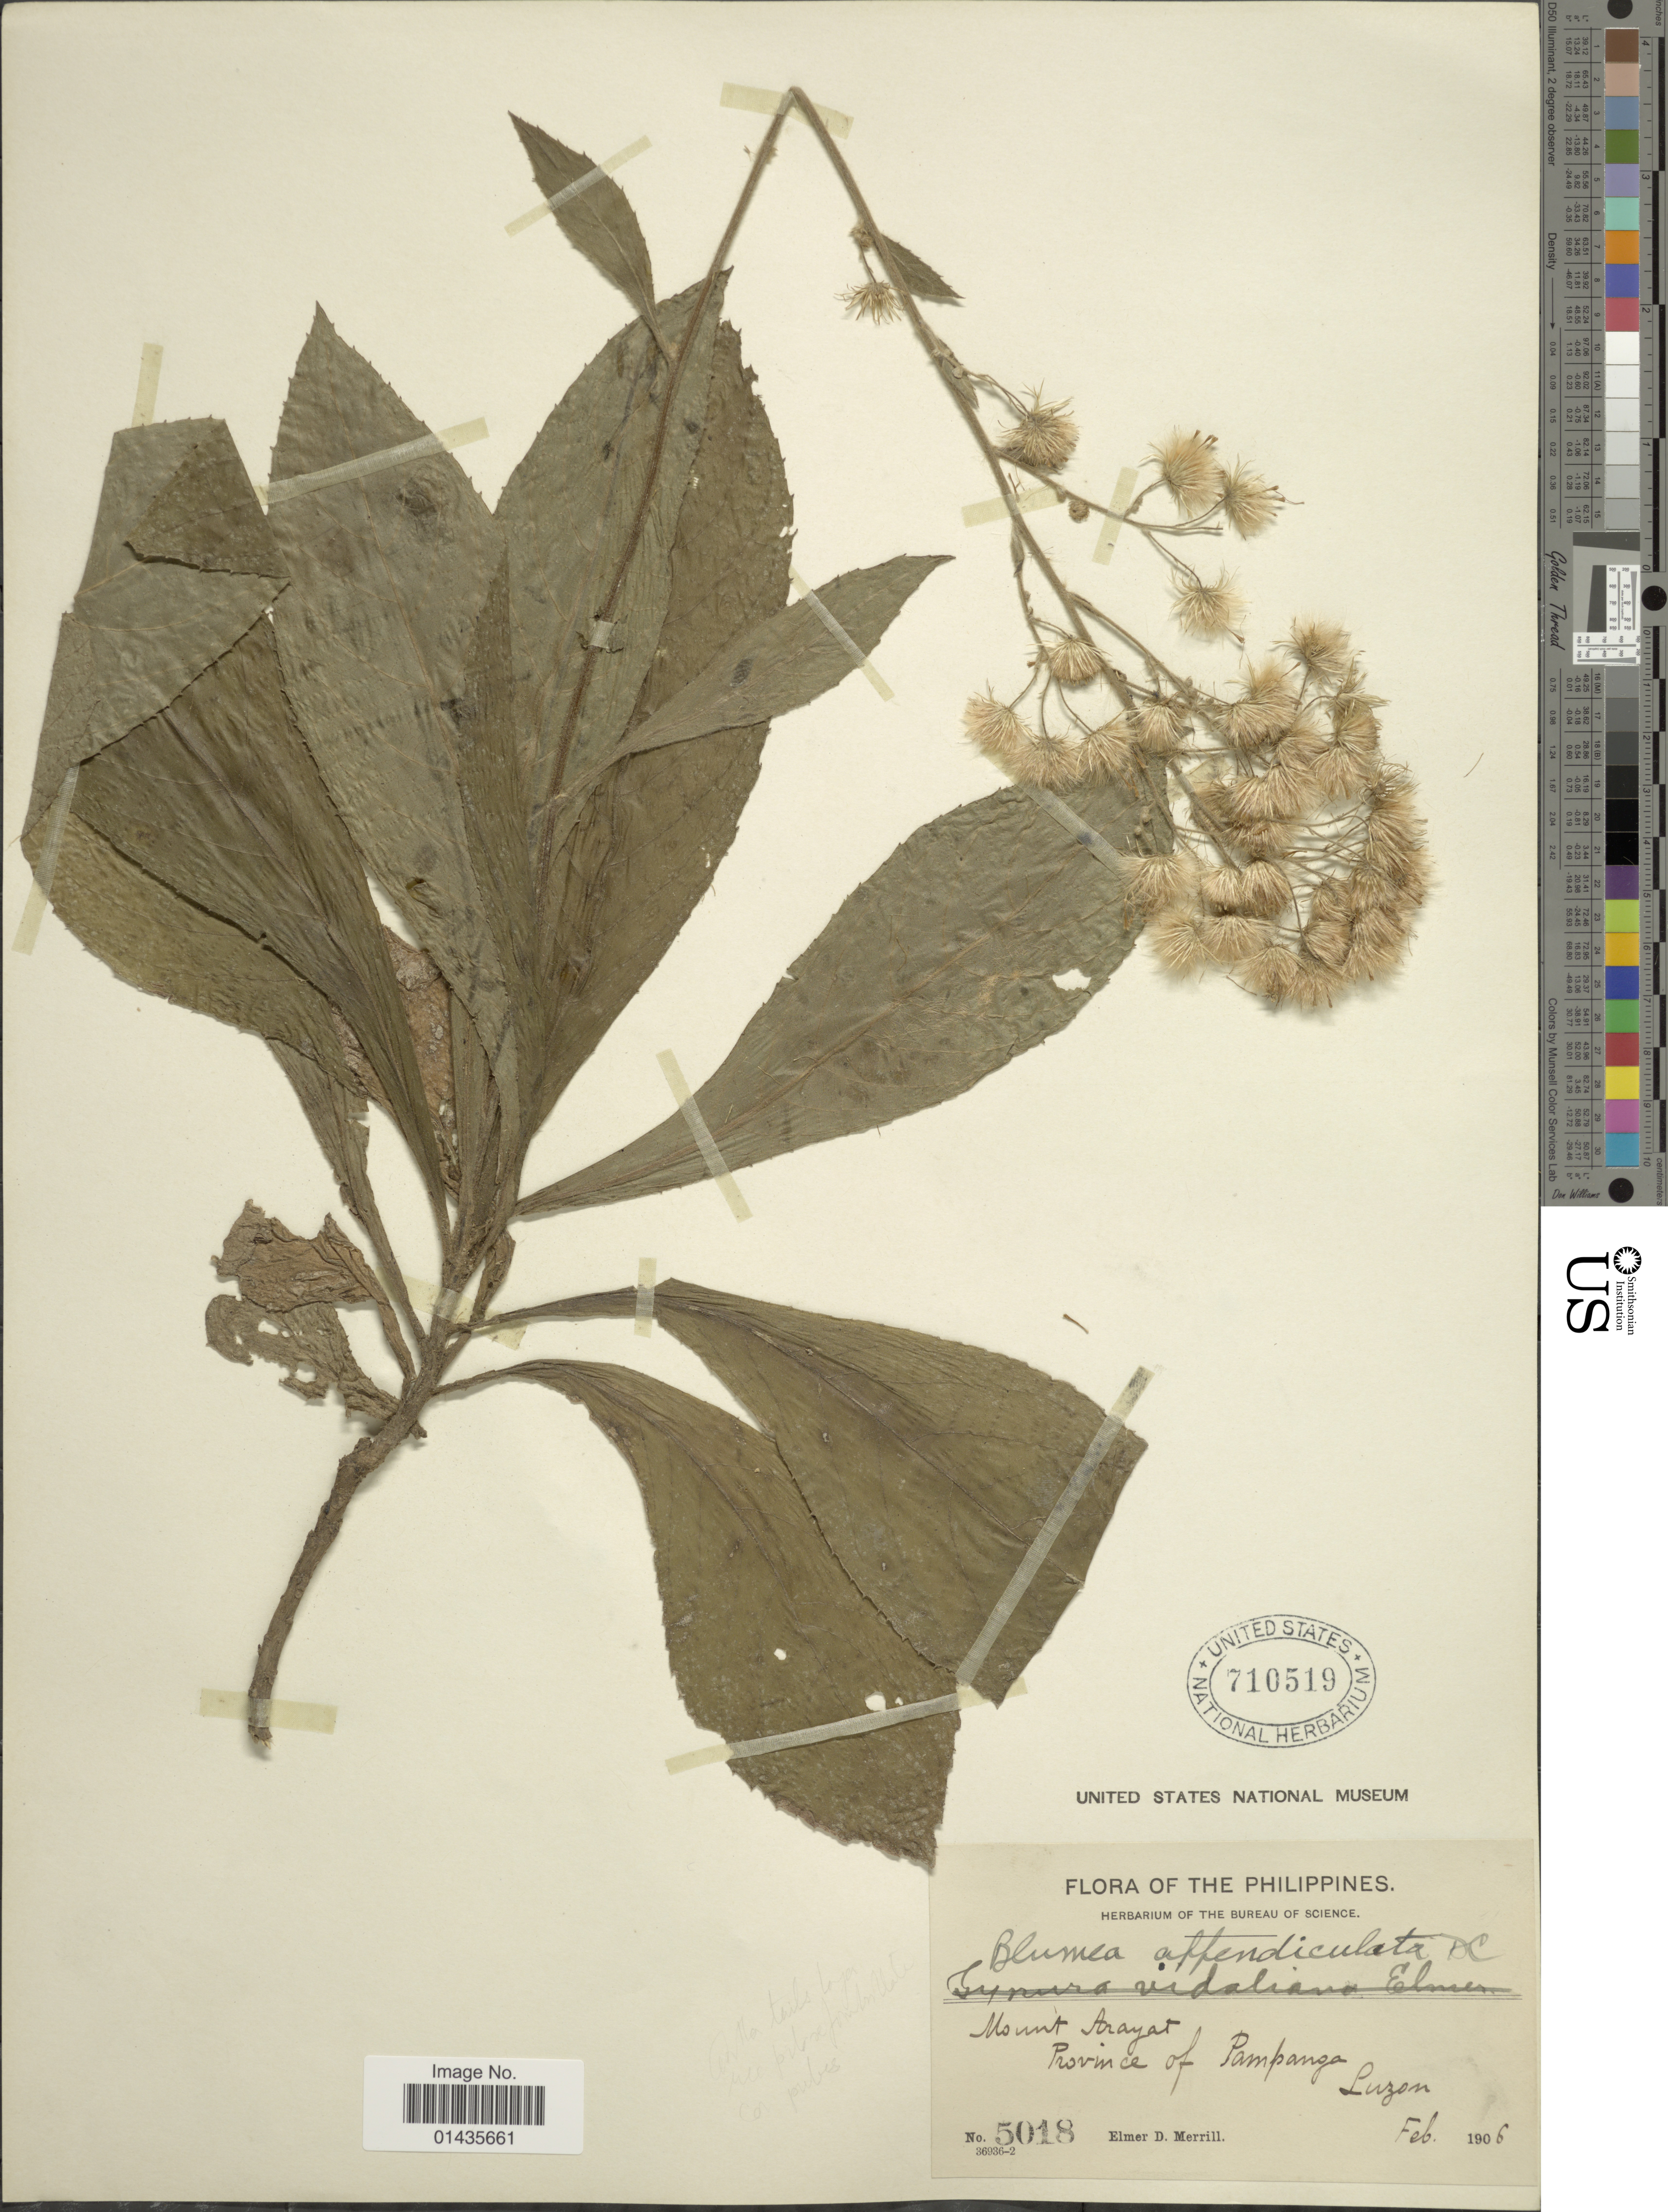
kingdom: Plantae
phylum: Tracheophyta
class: Magnoliopsida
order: Asterales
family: Asteraceae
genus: Blumea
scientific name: Blumea appendiculata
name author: DC.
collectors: E. D. Merrill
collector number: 5018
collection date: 1906-02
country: Philippines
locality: Mount Arayat, Province of Pampanga, Luzon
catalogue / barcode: US 710519